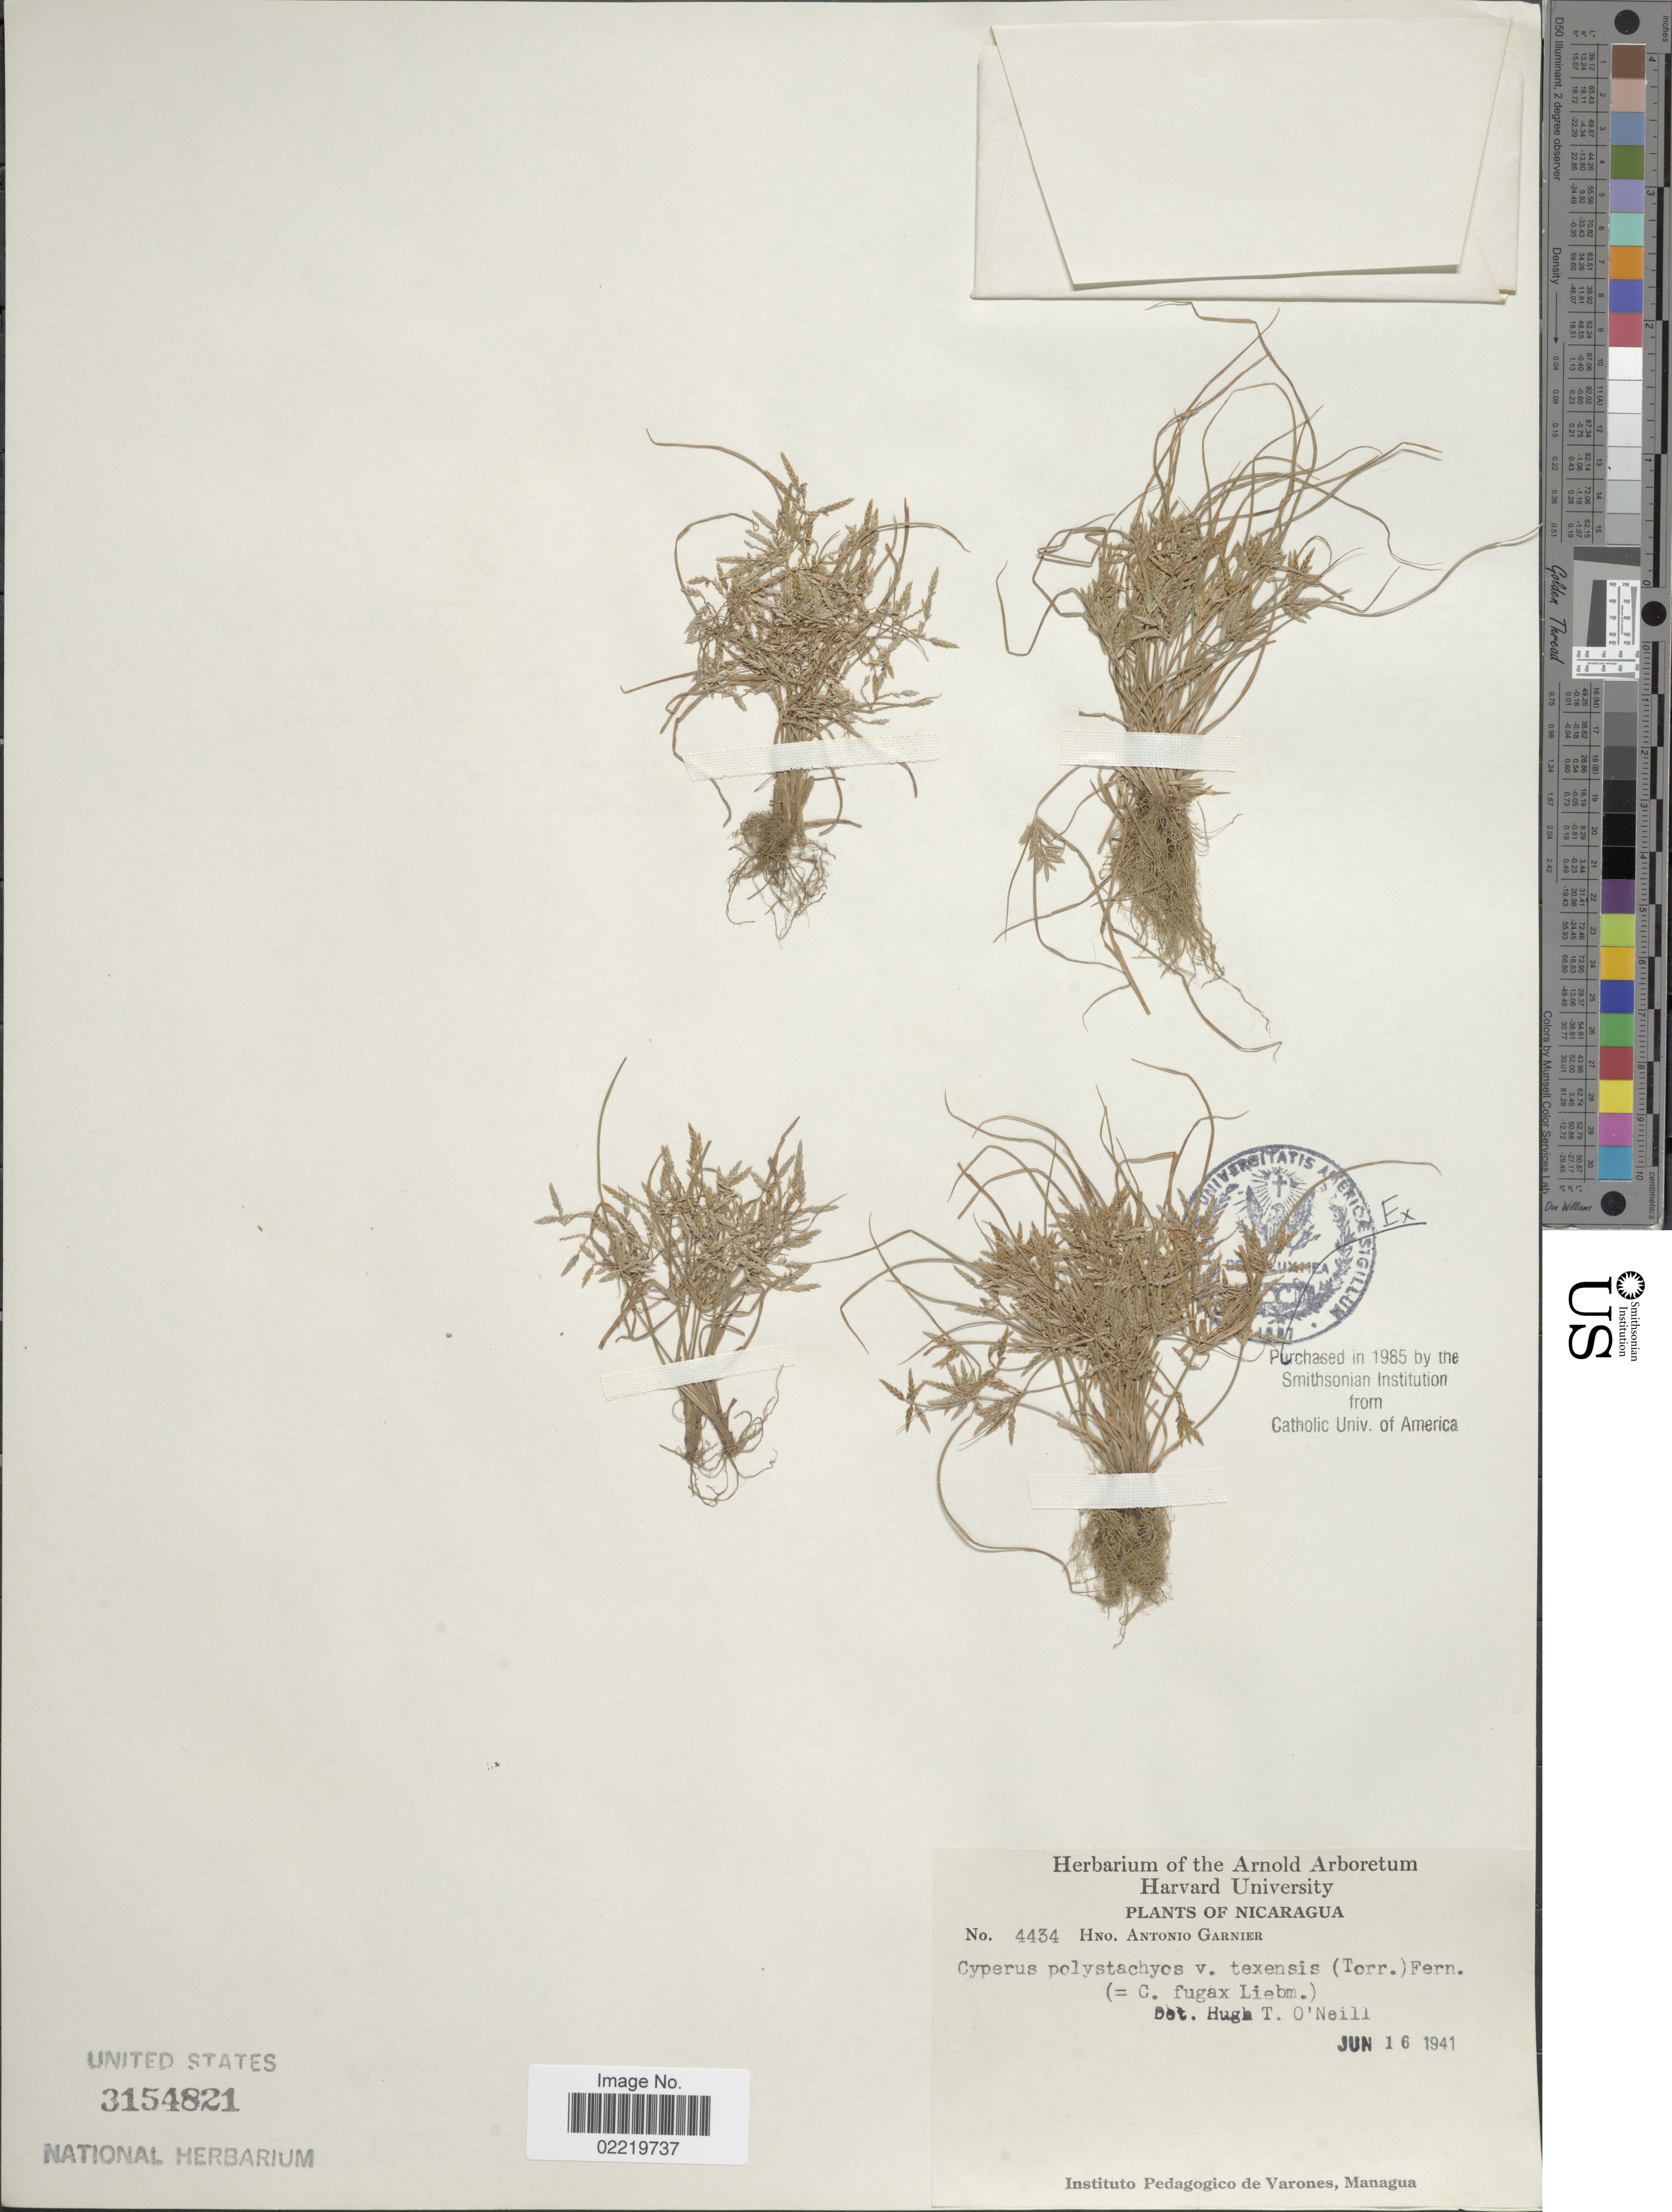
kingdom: Plantae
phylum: Tracheophyta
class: Liliopsida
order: Poales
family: Cyperaceae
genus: Cyperus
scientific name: Cyperus polystachyos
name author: Rottb.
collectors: Bro. A. Garnier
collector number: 4434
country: Nicaragua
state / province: Managua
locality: Instituto Pedagogico de Varones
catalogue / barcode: US 3154821